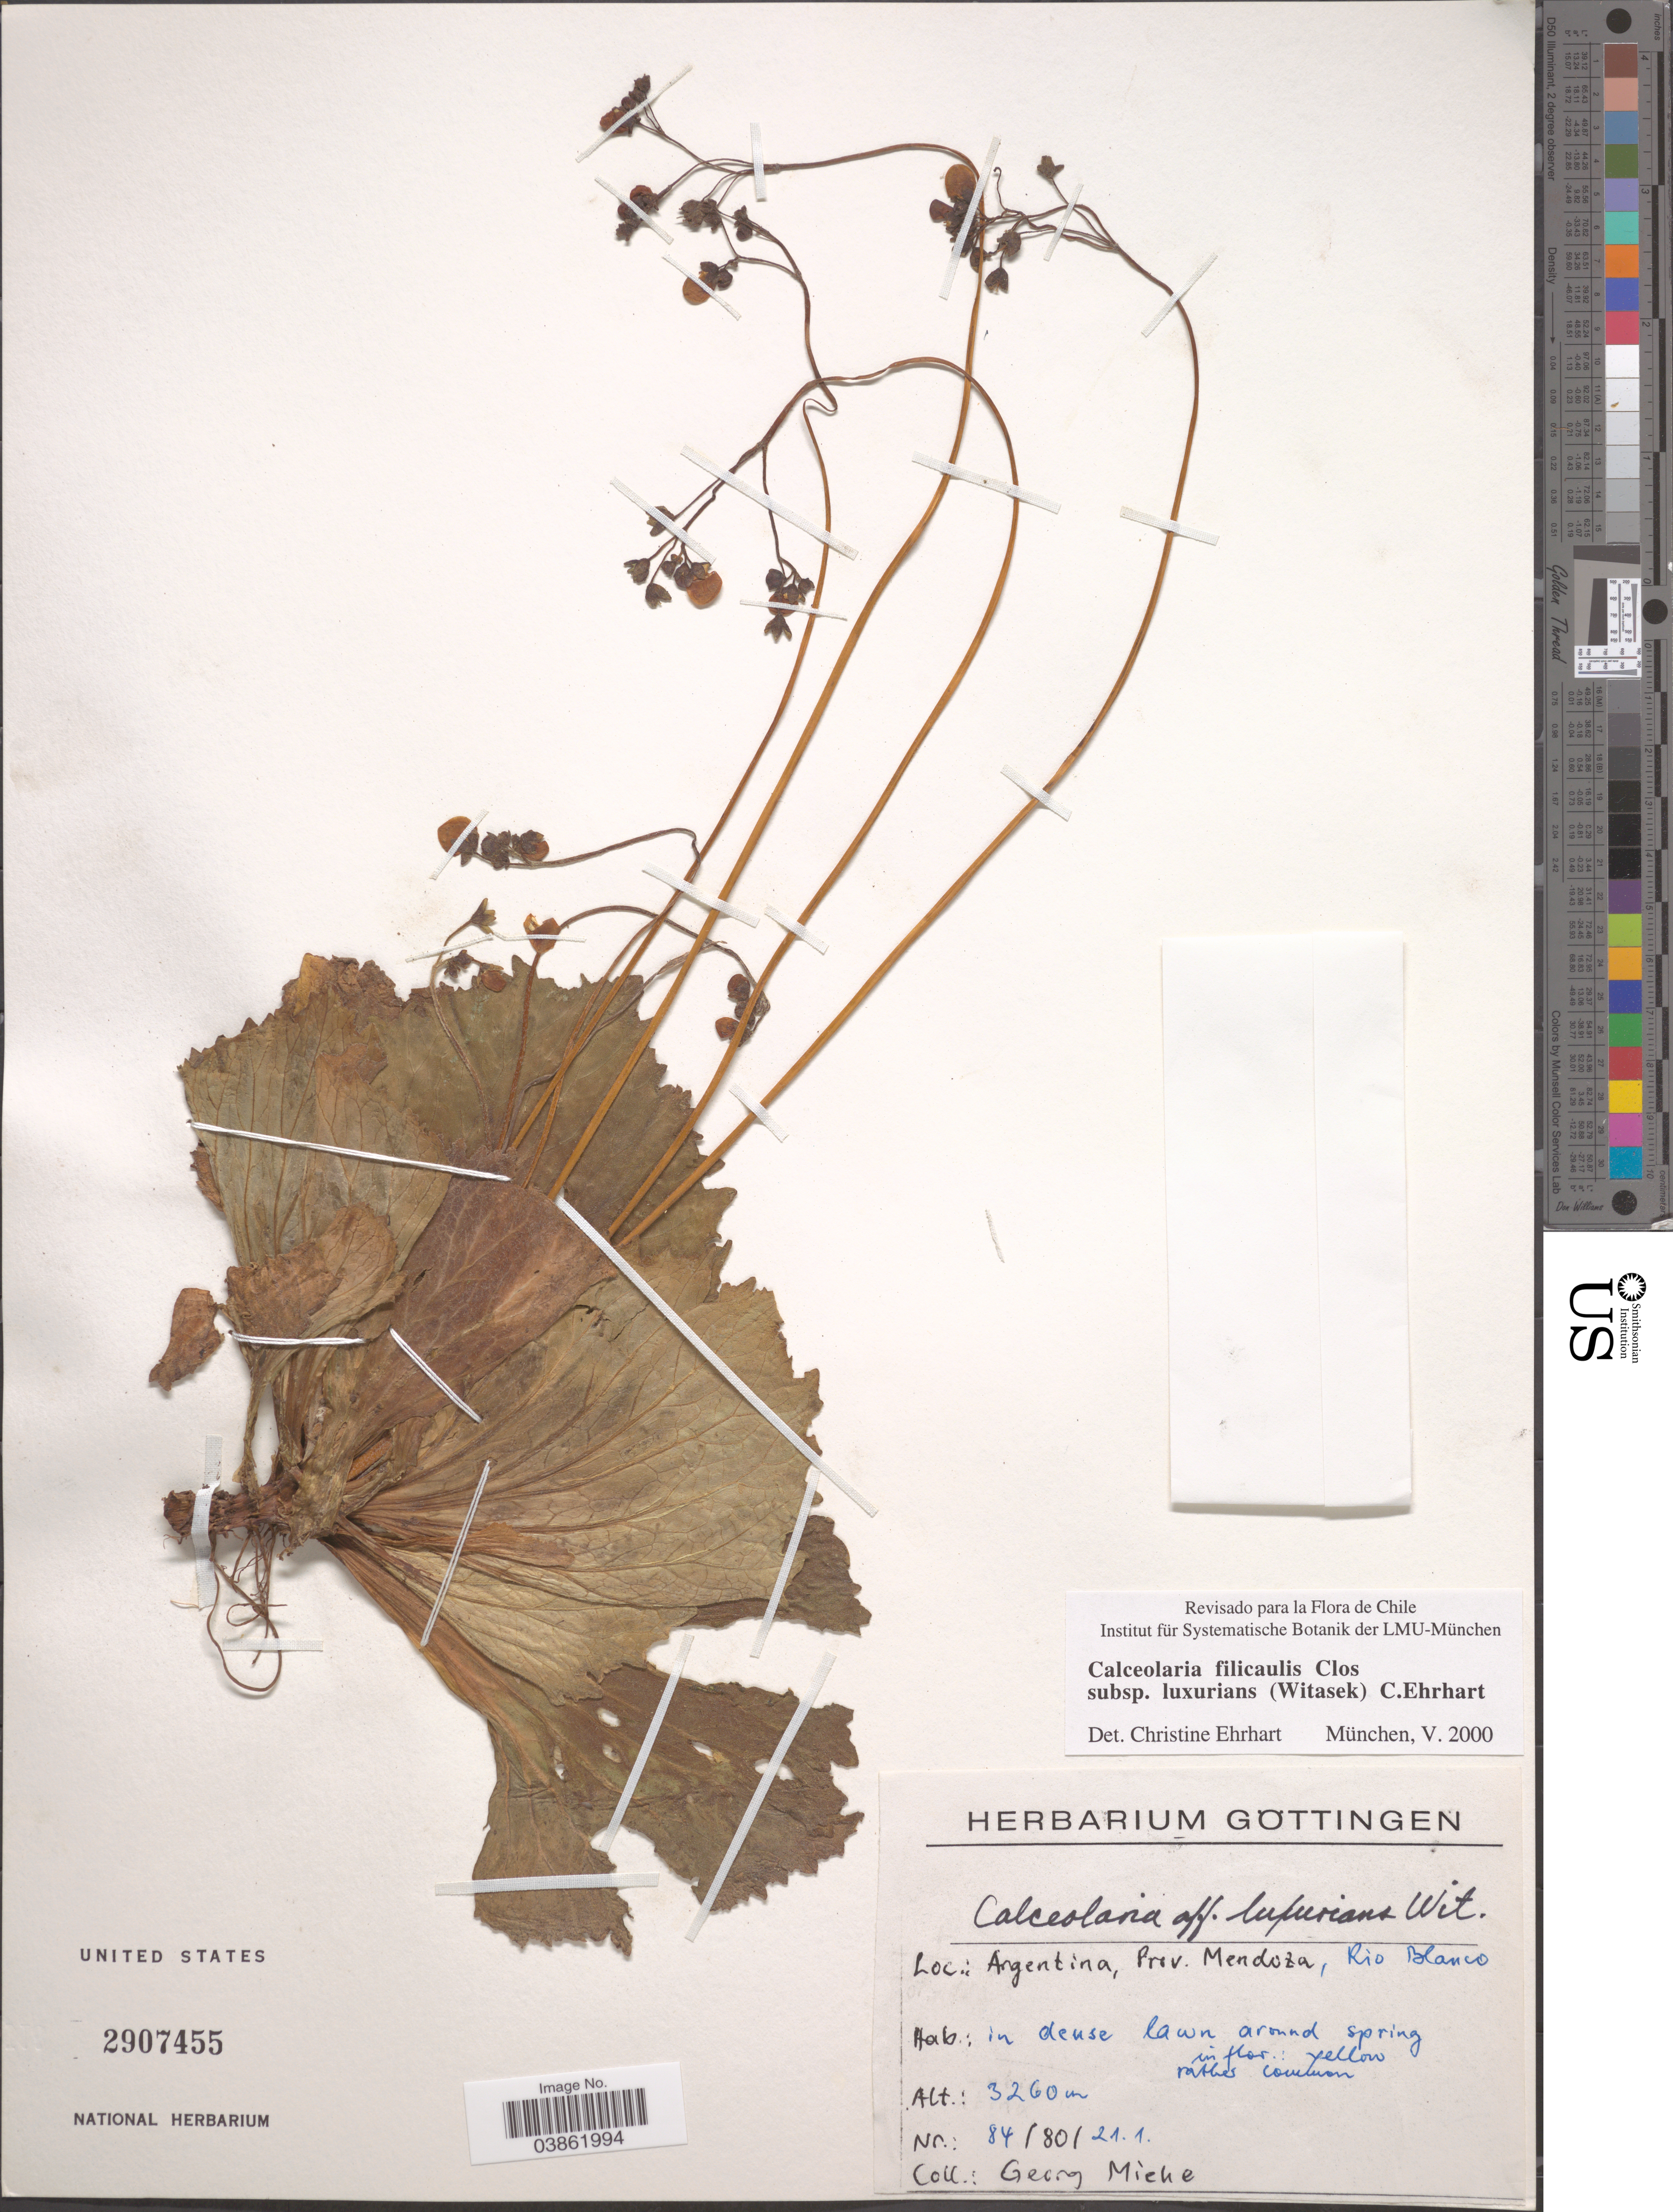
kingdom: Plantae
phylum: Tracheophyta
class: Magnoliopsida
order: Lamiales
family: Calceolariaceae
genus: Calceolaria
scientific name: Calceolaria filicaulis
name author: Clos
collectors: G. Miche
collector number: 84/80/21.1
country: Argentina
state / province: Mendoza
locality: Rio Blanco.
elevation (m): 3260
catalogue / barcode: US 2907455